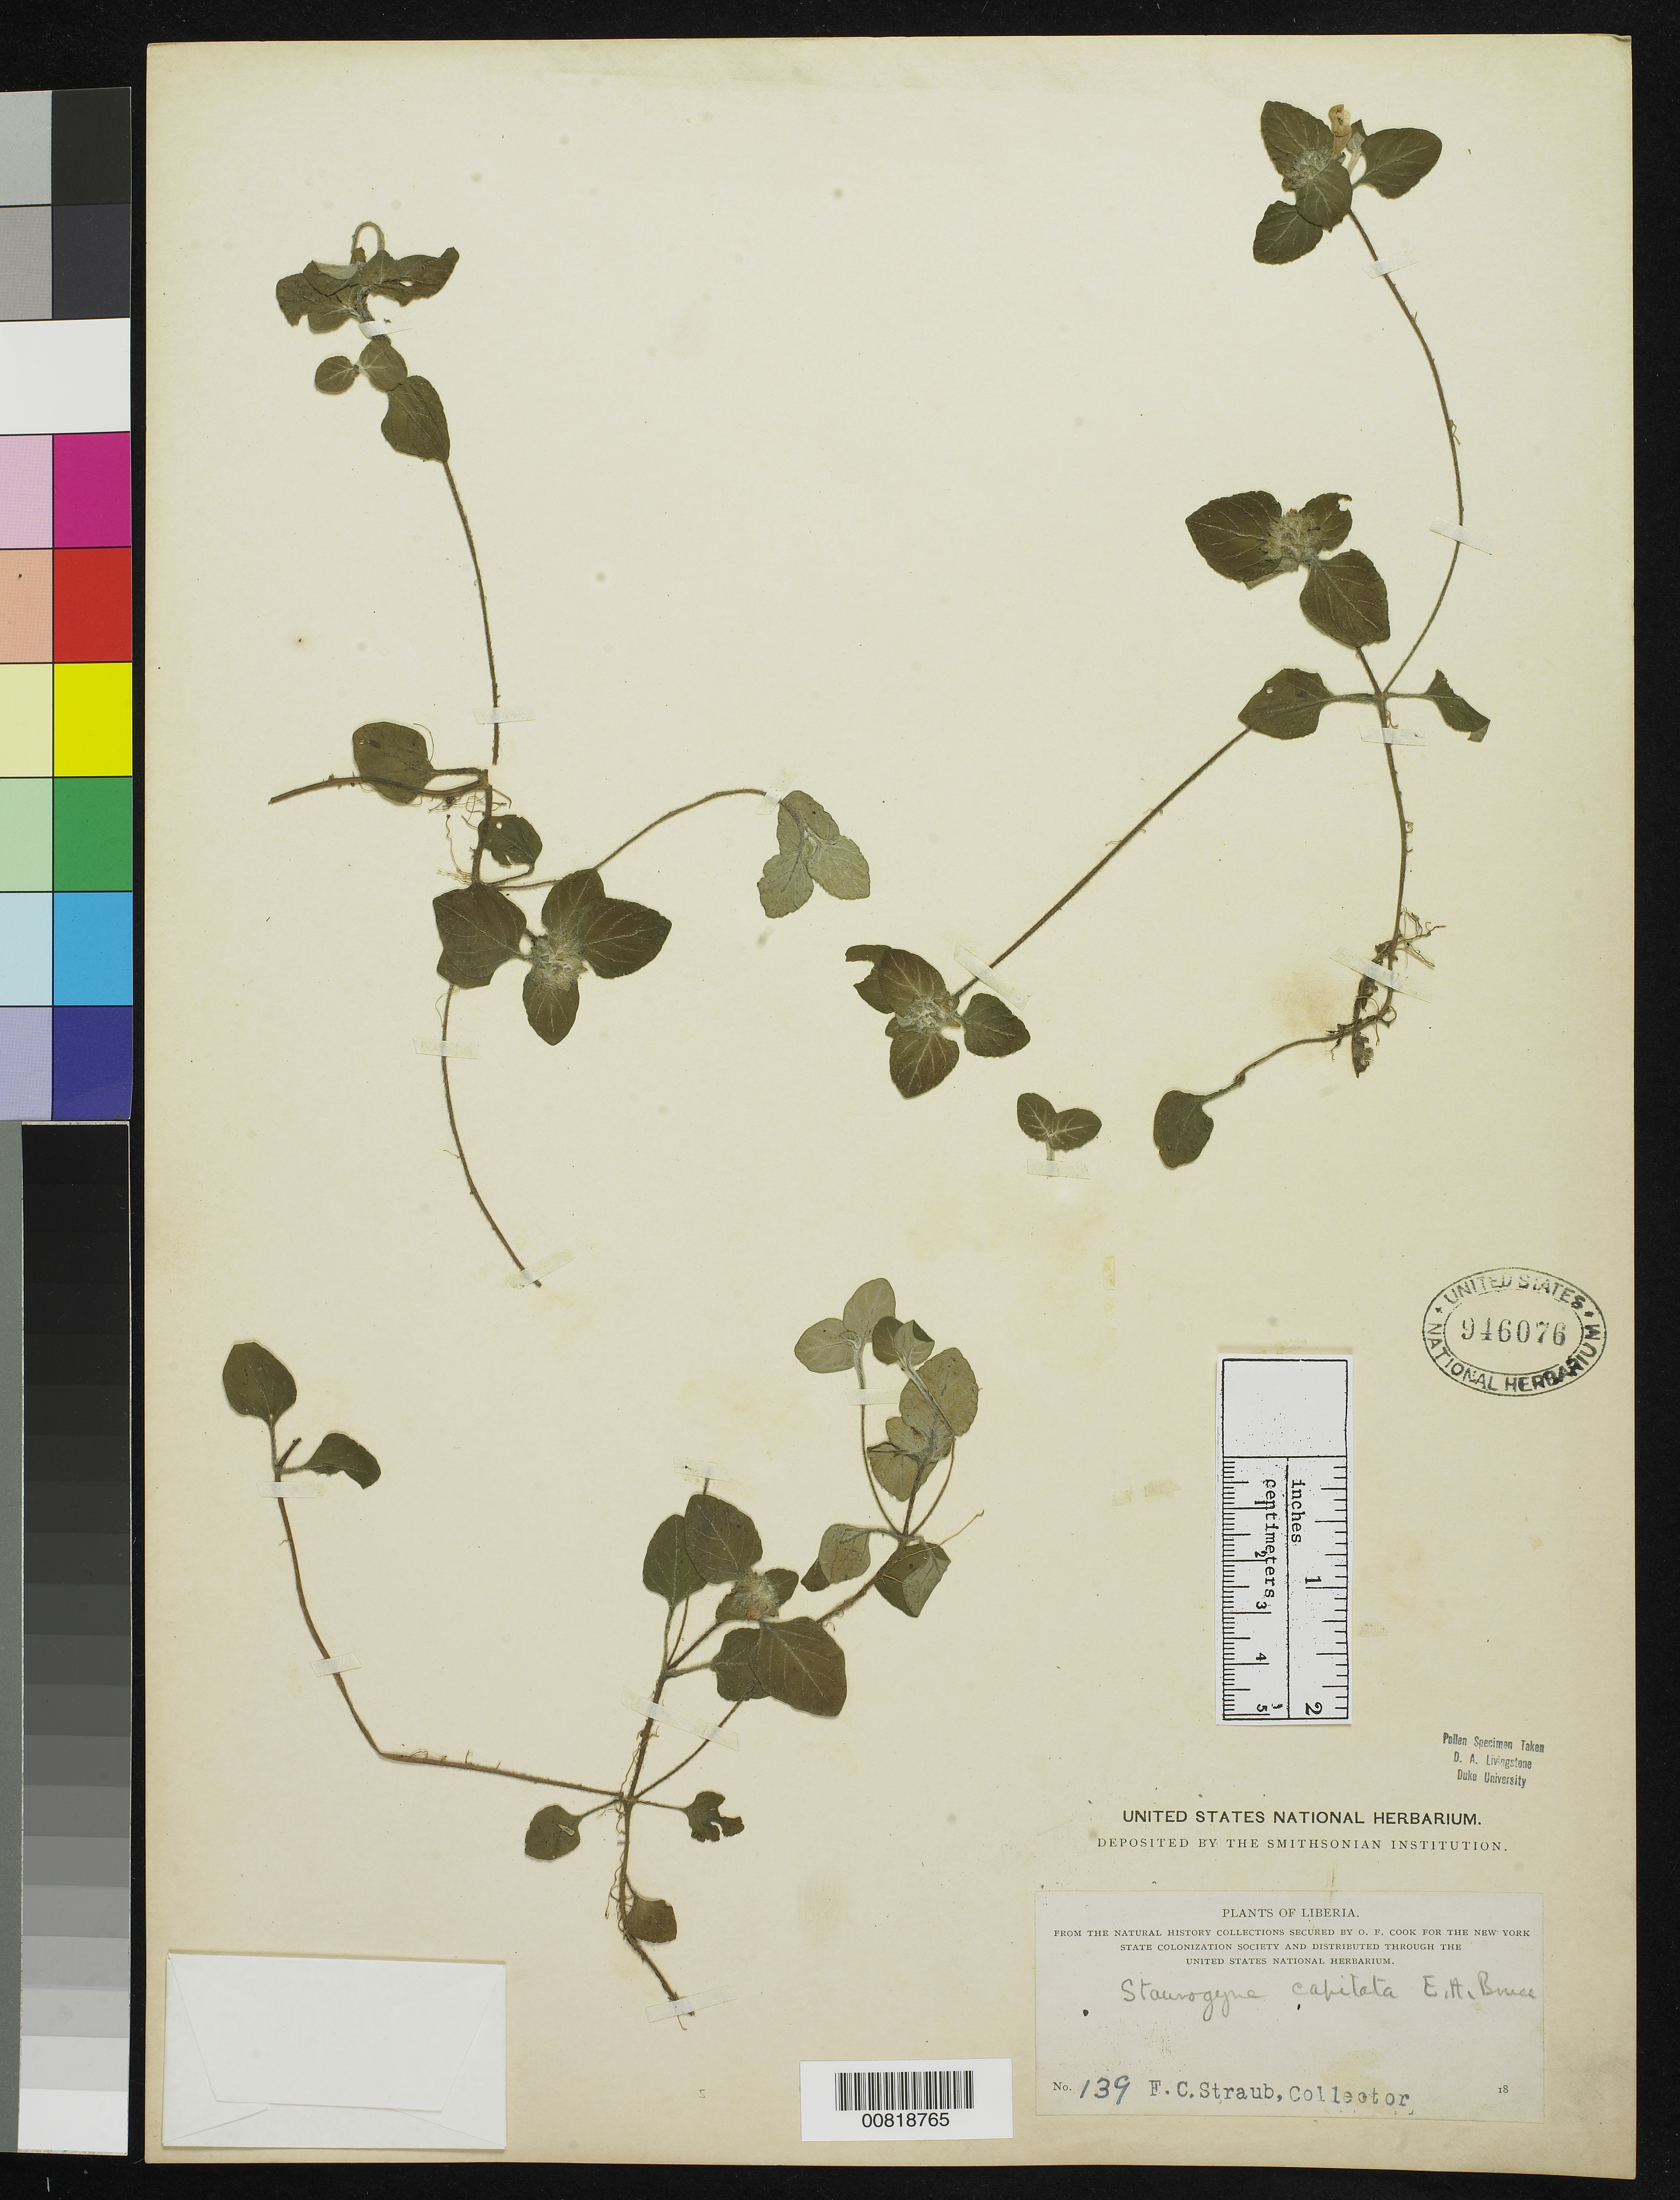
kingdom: Plantae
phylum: Tracheophyta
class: Magnoliopsida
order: Lamiales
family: Acanthaceae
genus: Staurogyne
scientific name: Staurogyne capitata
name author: E.A. Bruce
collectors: F. Straub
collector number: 139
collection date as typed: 18--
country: Liberia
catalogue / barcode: US 946076